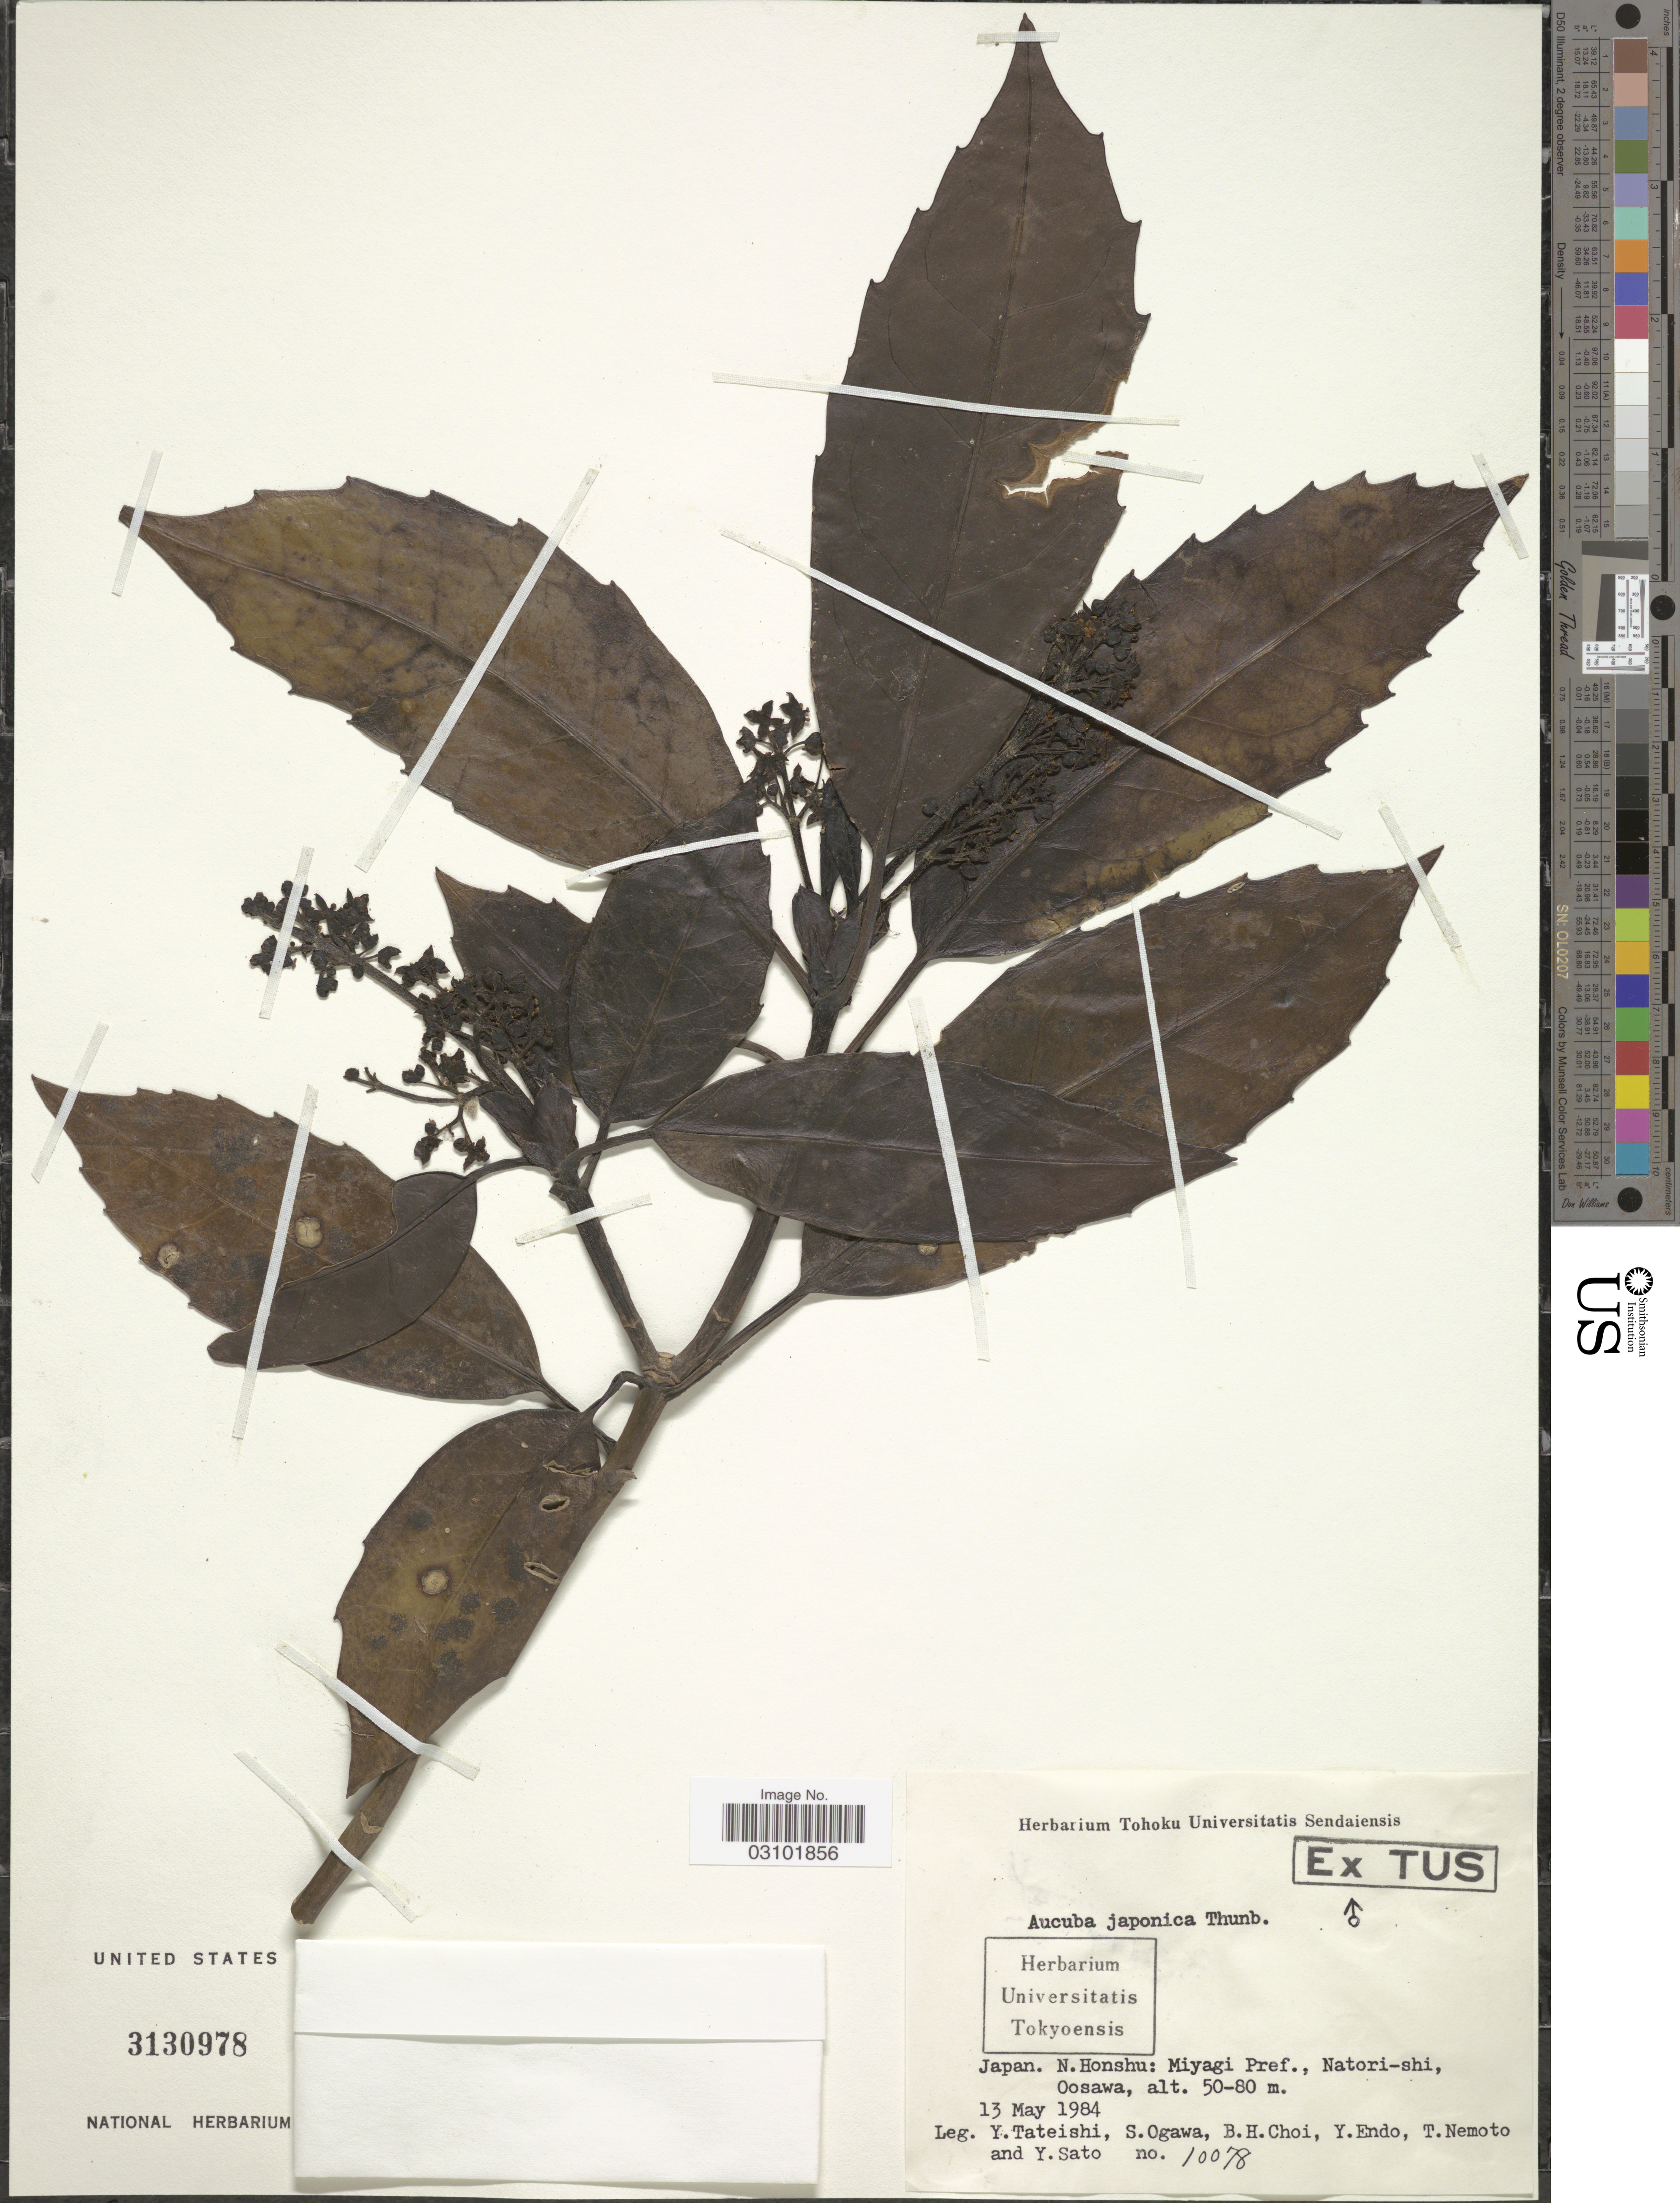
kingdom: Plantae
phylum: Tracheophyta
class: Magnoliopsida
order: Garryales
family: Garryaceae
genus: Aucuba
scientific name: Aucuba japonica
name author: Thunb.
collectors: Y. Tateishi, S. Ogawa, B.H. Choi, Y. Endo & et al.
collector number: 10078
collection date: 1984-05-13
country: Japan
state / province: Miyagi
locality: N. Honshu: Miyagi Pref., Natori-shi, Oosawa.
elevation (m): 50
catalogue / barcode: US 3130978